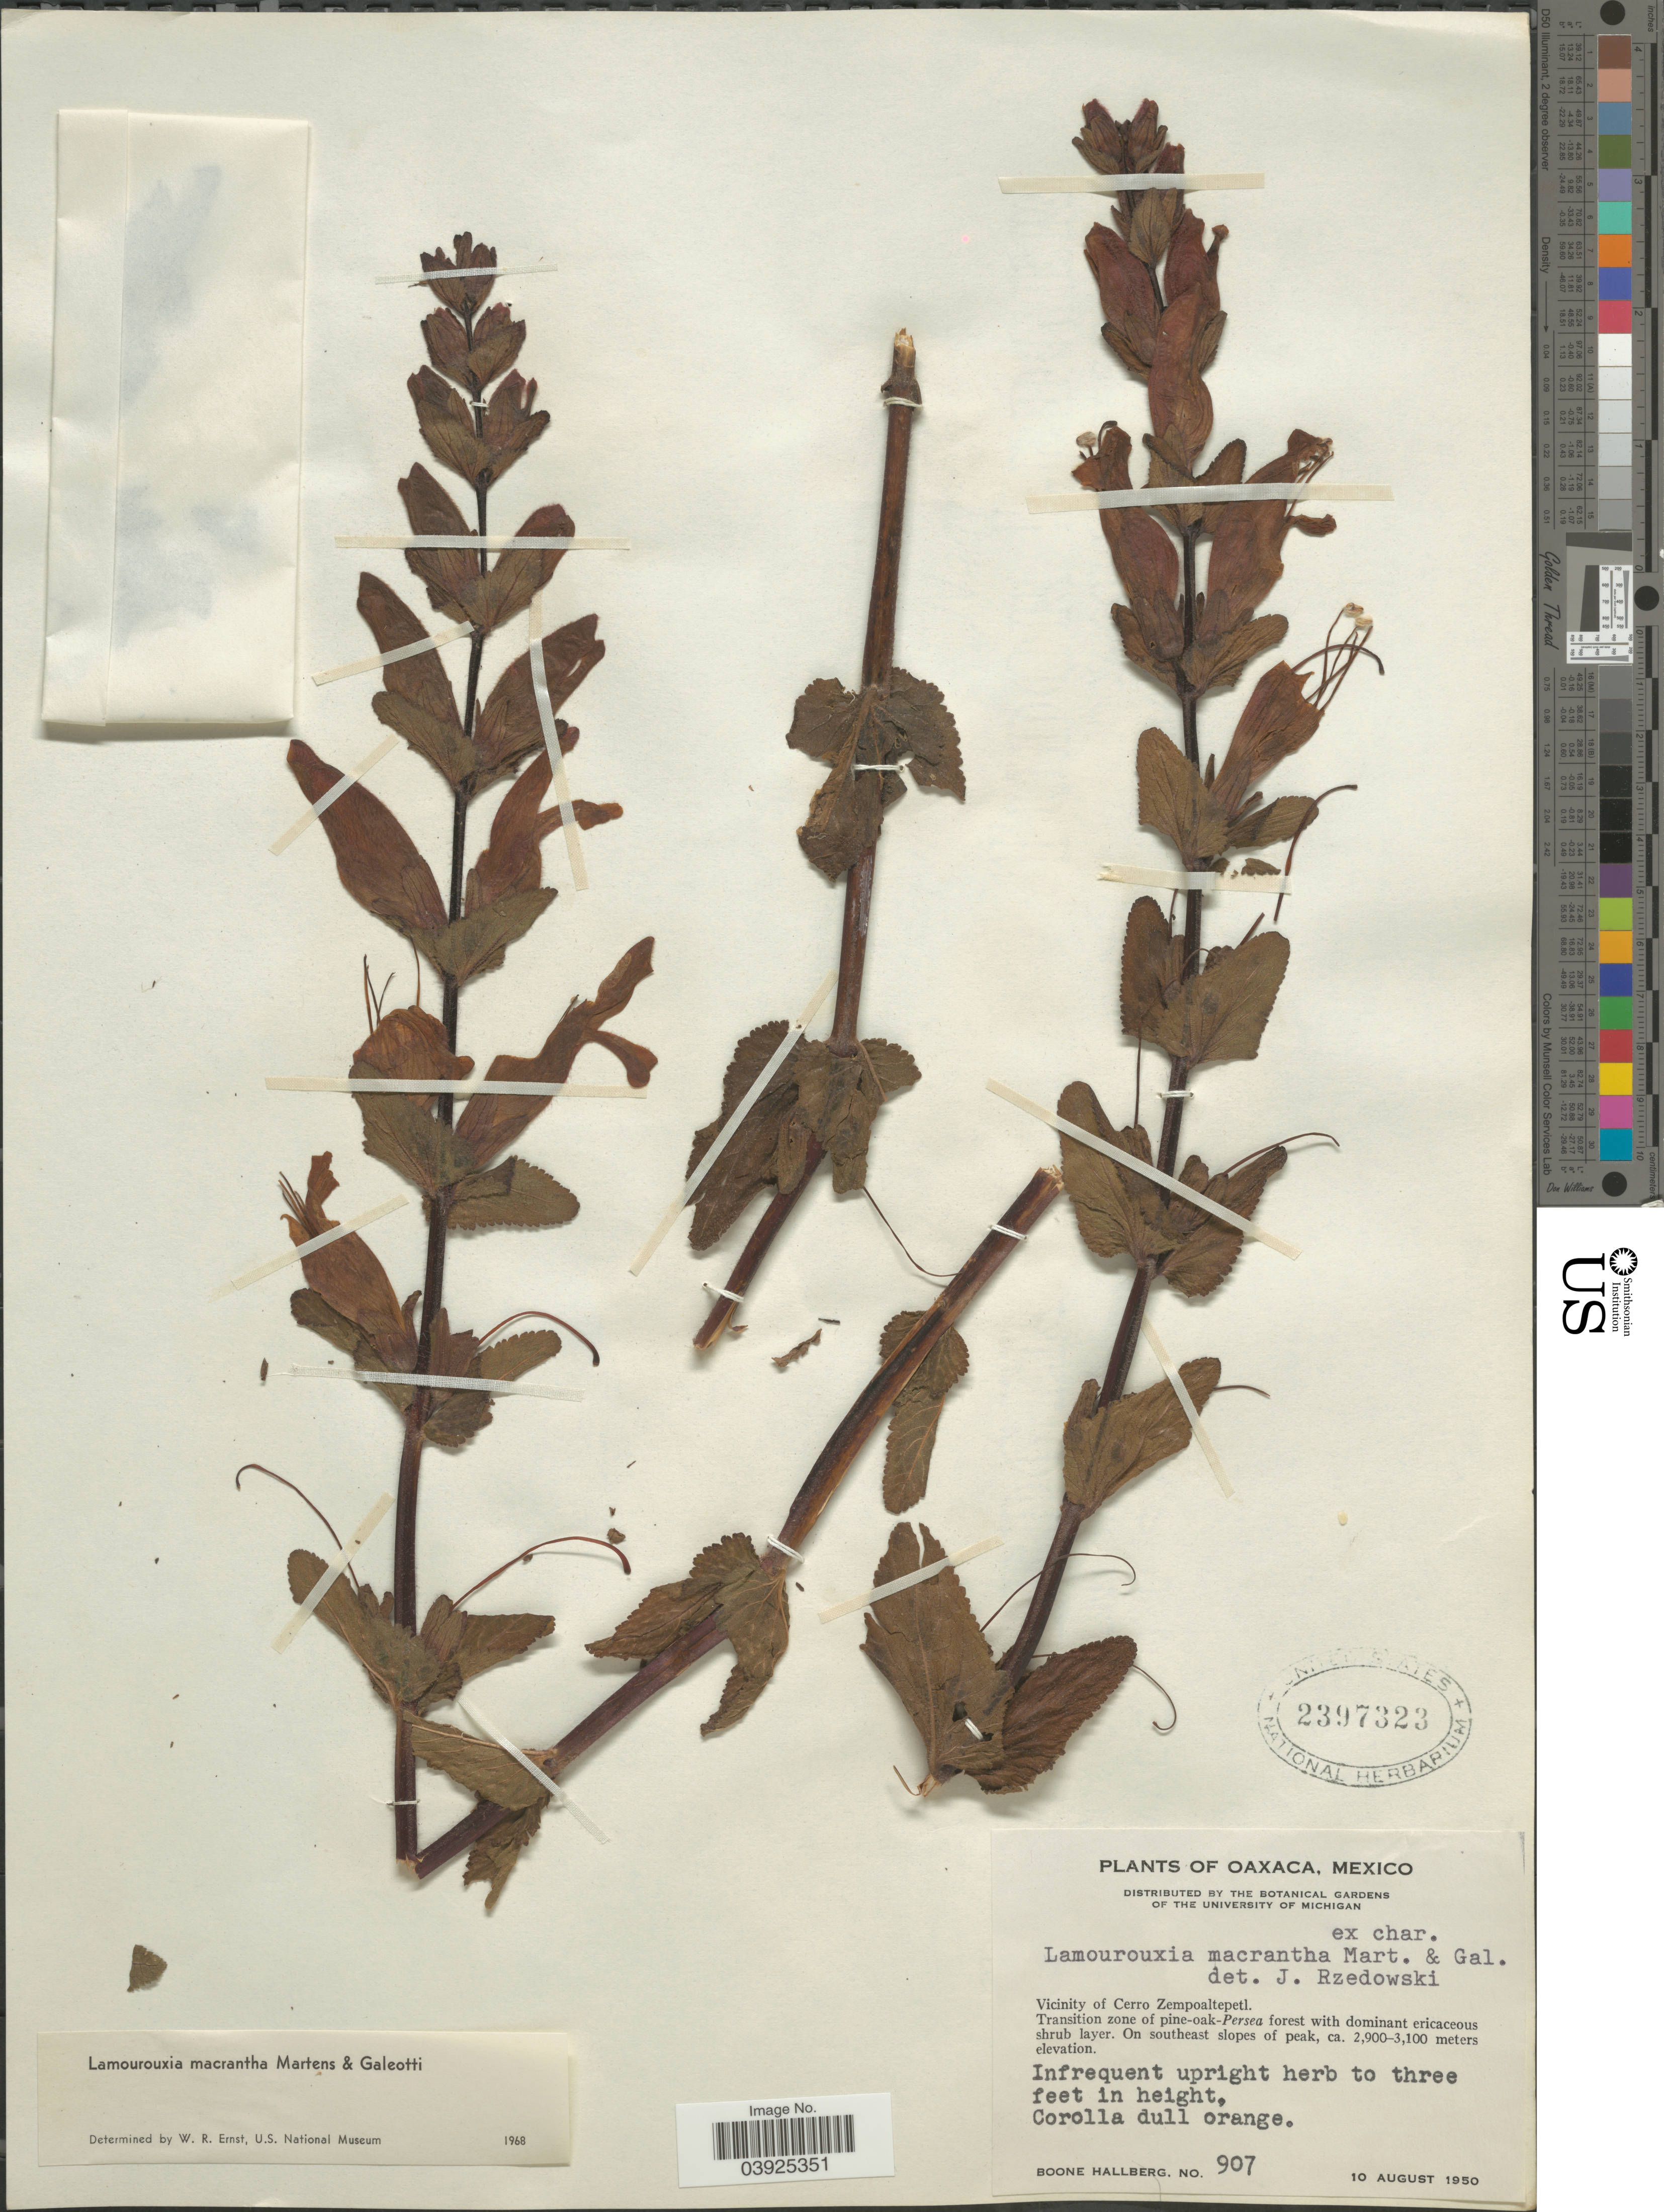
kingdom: Plantae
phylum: Tracheophyta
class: Magnoliopsida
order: Lamiales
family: Orobanchaceae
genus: Lamourouxia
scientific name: Lamourouxia macrantha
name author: M. Martens & Galeotti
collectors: B. Hallberg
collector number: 907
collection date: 1950-08-10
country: Mexico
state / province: Oaxaca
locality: Vicinity of Cerro Zempoaltepetl. Transition zone of pine-oak-Persea forest. On southeast slopes of peak.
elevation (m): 2900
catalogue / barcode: US 2397323